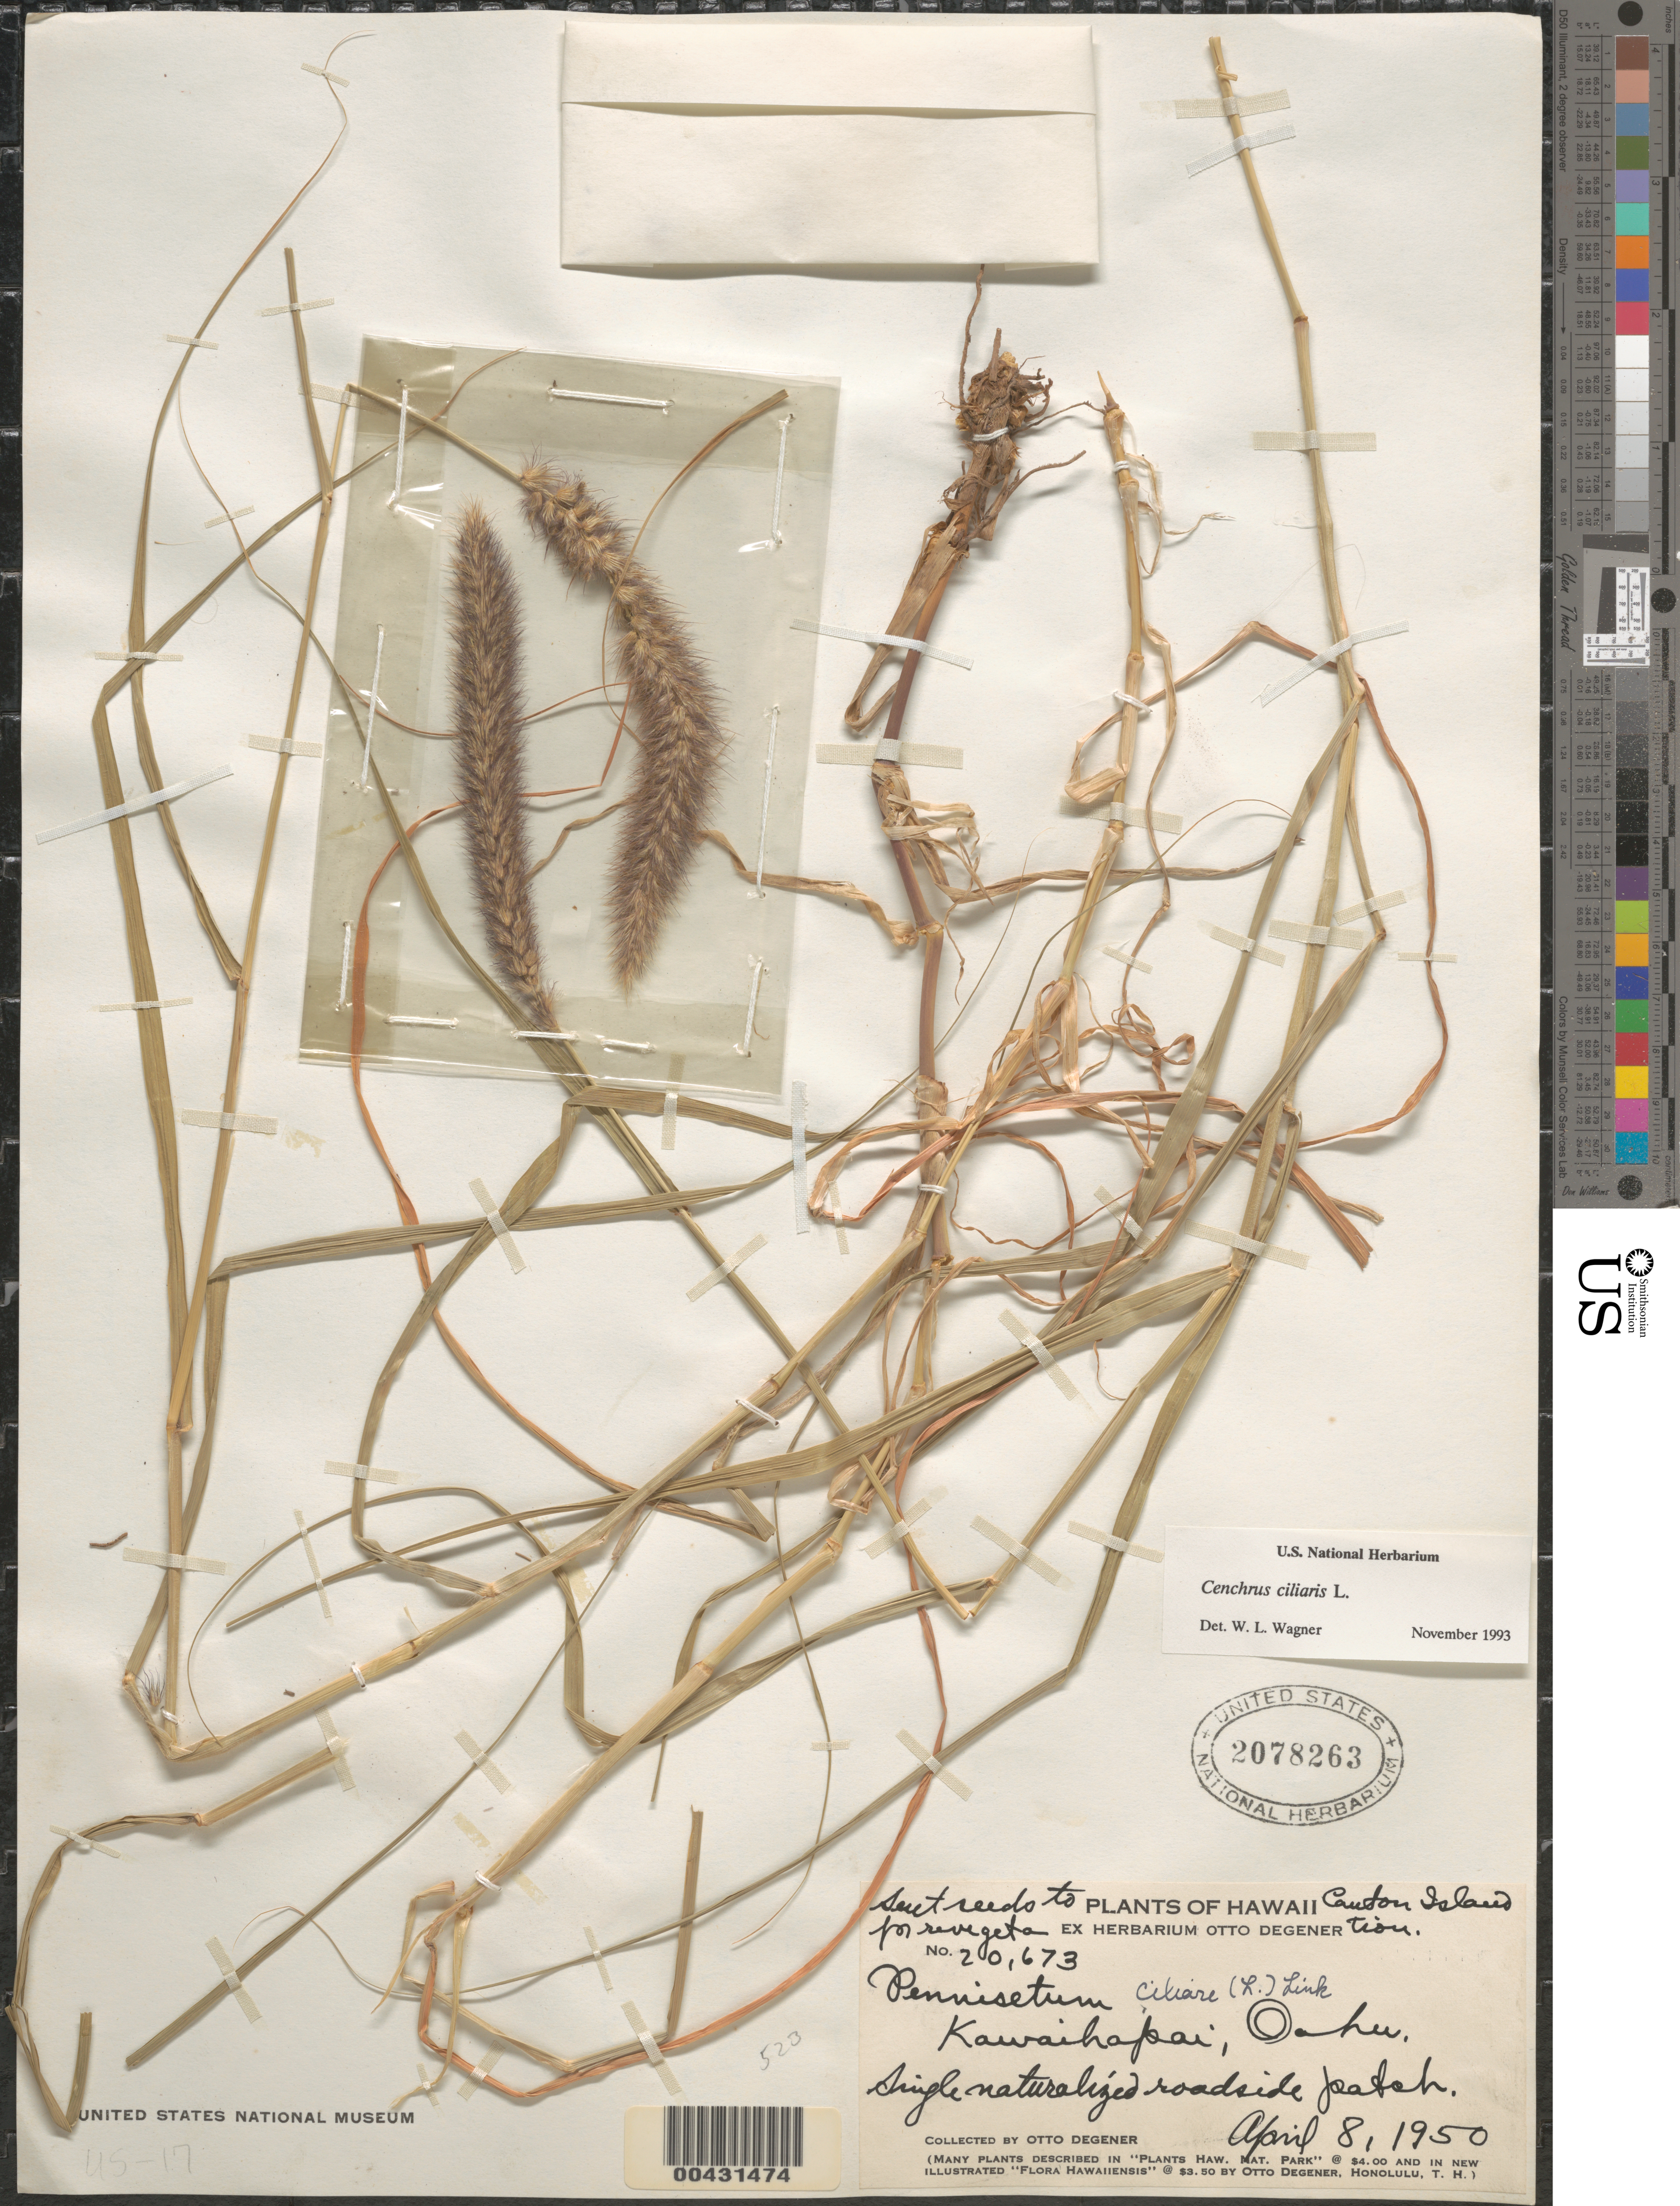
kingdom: Plantae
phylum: Tracheophyta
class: Liliopsida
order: Poales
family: Poaceae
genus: Cenchrus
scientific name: Cenchrus ciliaris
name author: L.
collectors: O. Degener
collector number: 20673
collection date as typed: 8 Apr 1950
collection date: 1950-04-08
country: United States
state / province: Hawaii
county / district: Honolulu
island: Oahu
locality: Kawaihapai.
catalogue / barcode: US 2078263